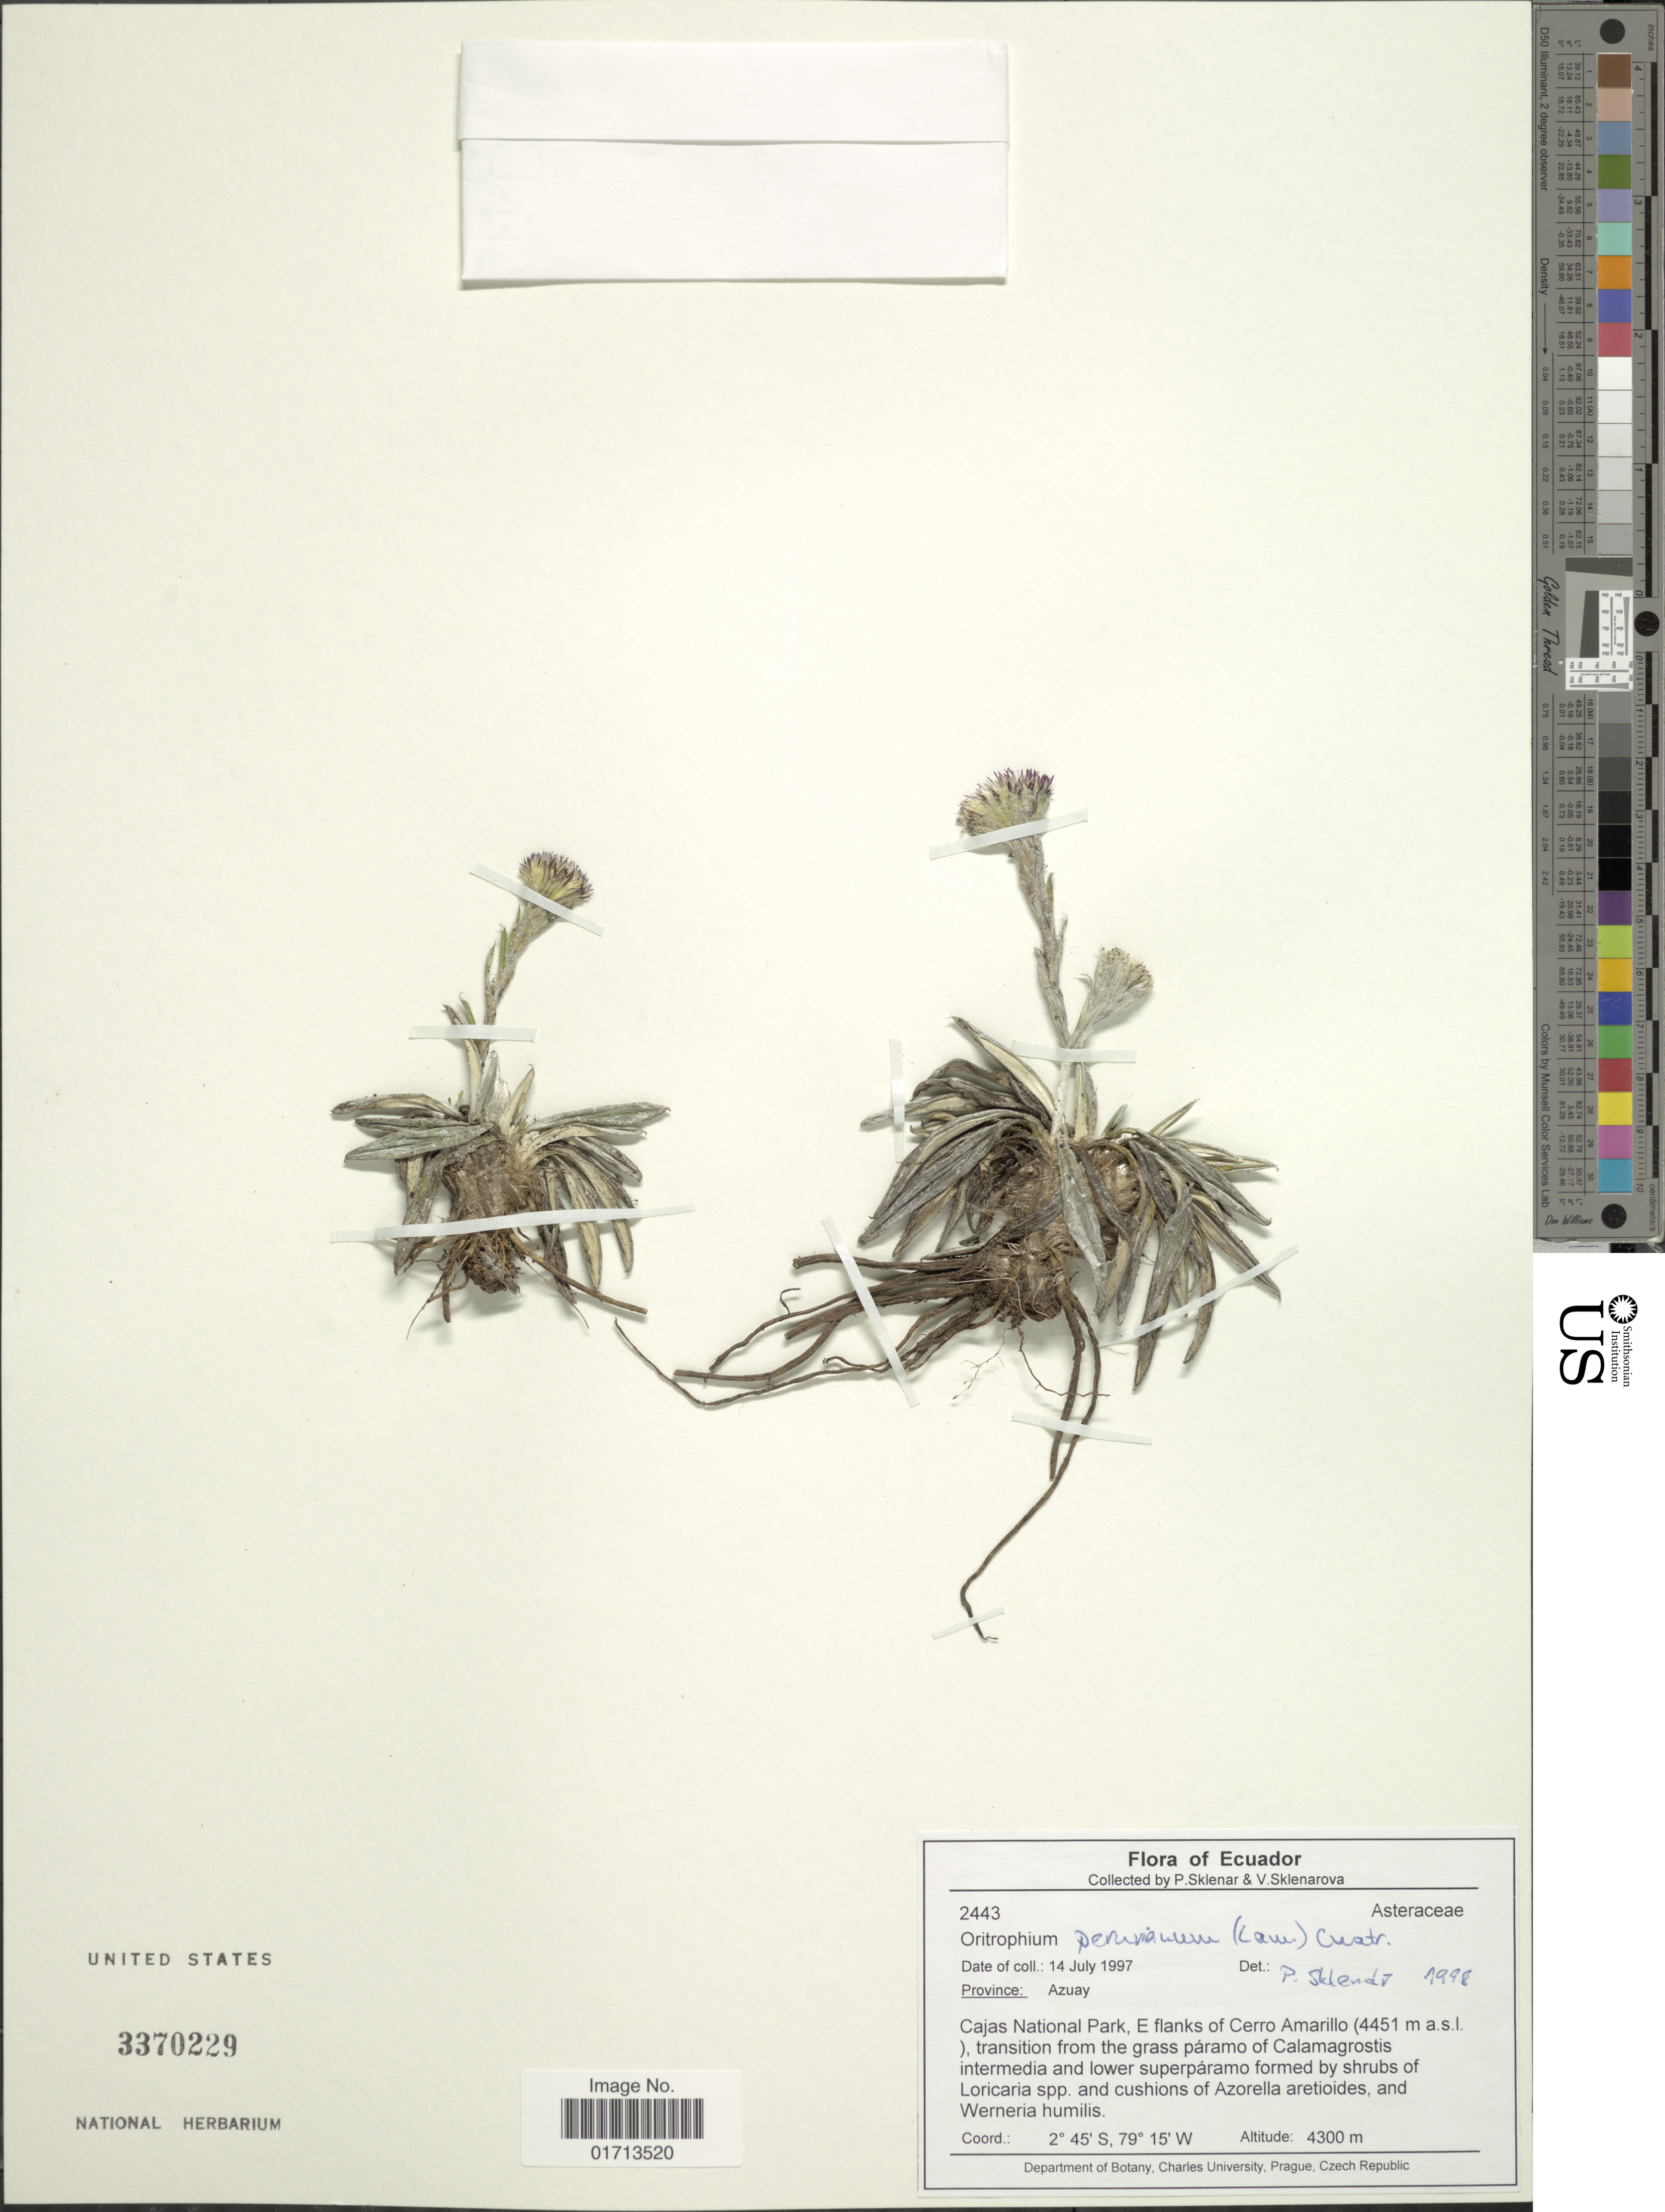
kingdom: Plantae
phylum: Tracheophyta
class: Magnoliopsida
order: Asterales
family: Asteraceae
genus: Oritrophium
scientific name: Oritrophium peruvianum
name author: (Lam.) Cuatrec.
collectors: P. Sklenár & V. Sklenárová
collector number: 2443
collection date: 1997-07-14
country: Ecuador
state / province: Azuay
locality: Cajas National Park, E flanks of Cerro Amarillo, transition from the grass paramo of Calamagrostis.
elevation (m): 4300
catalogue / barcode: US 3370229